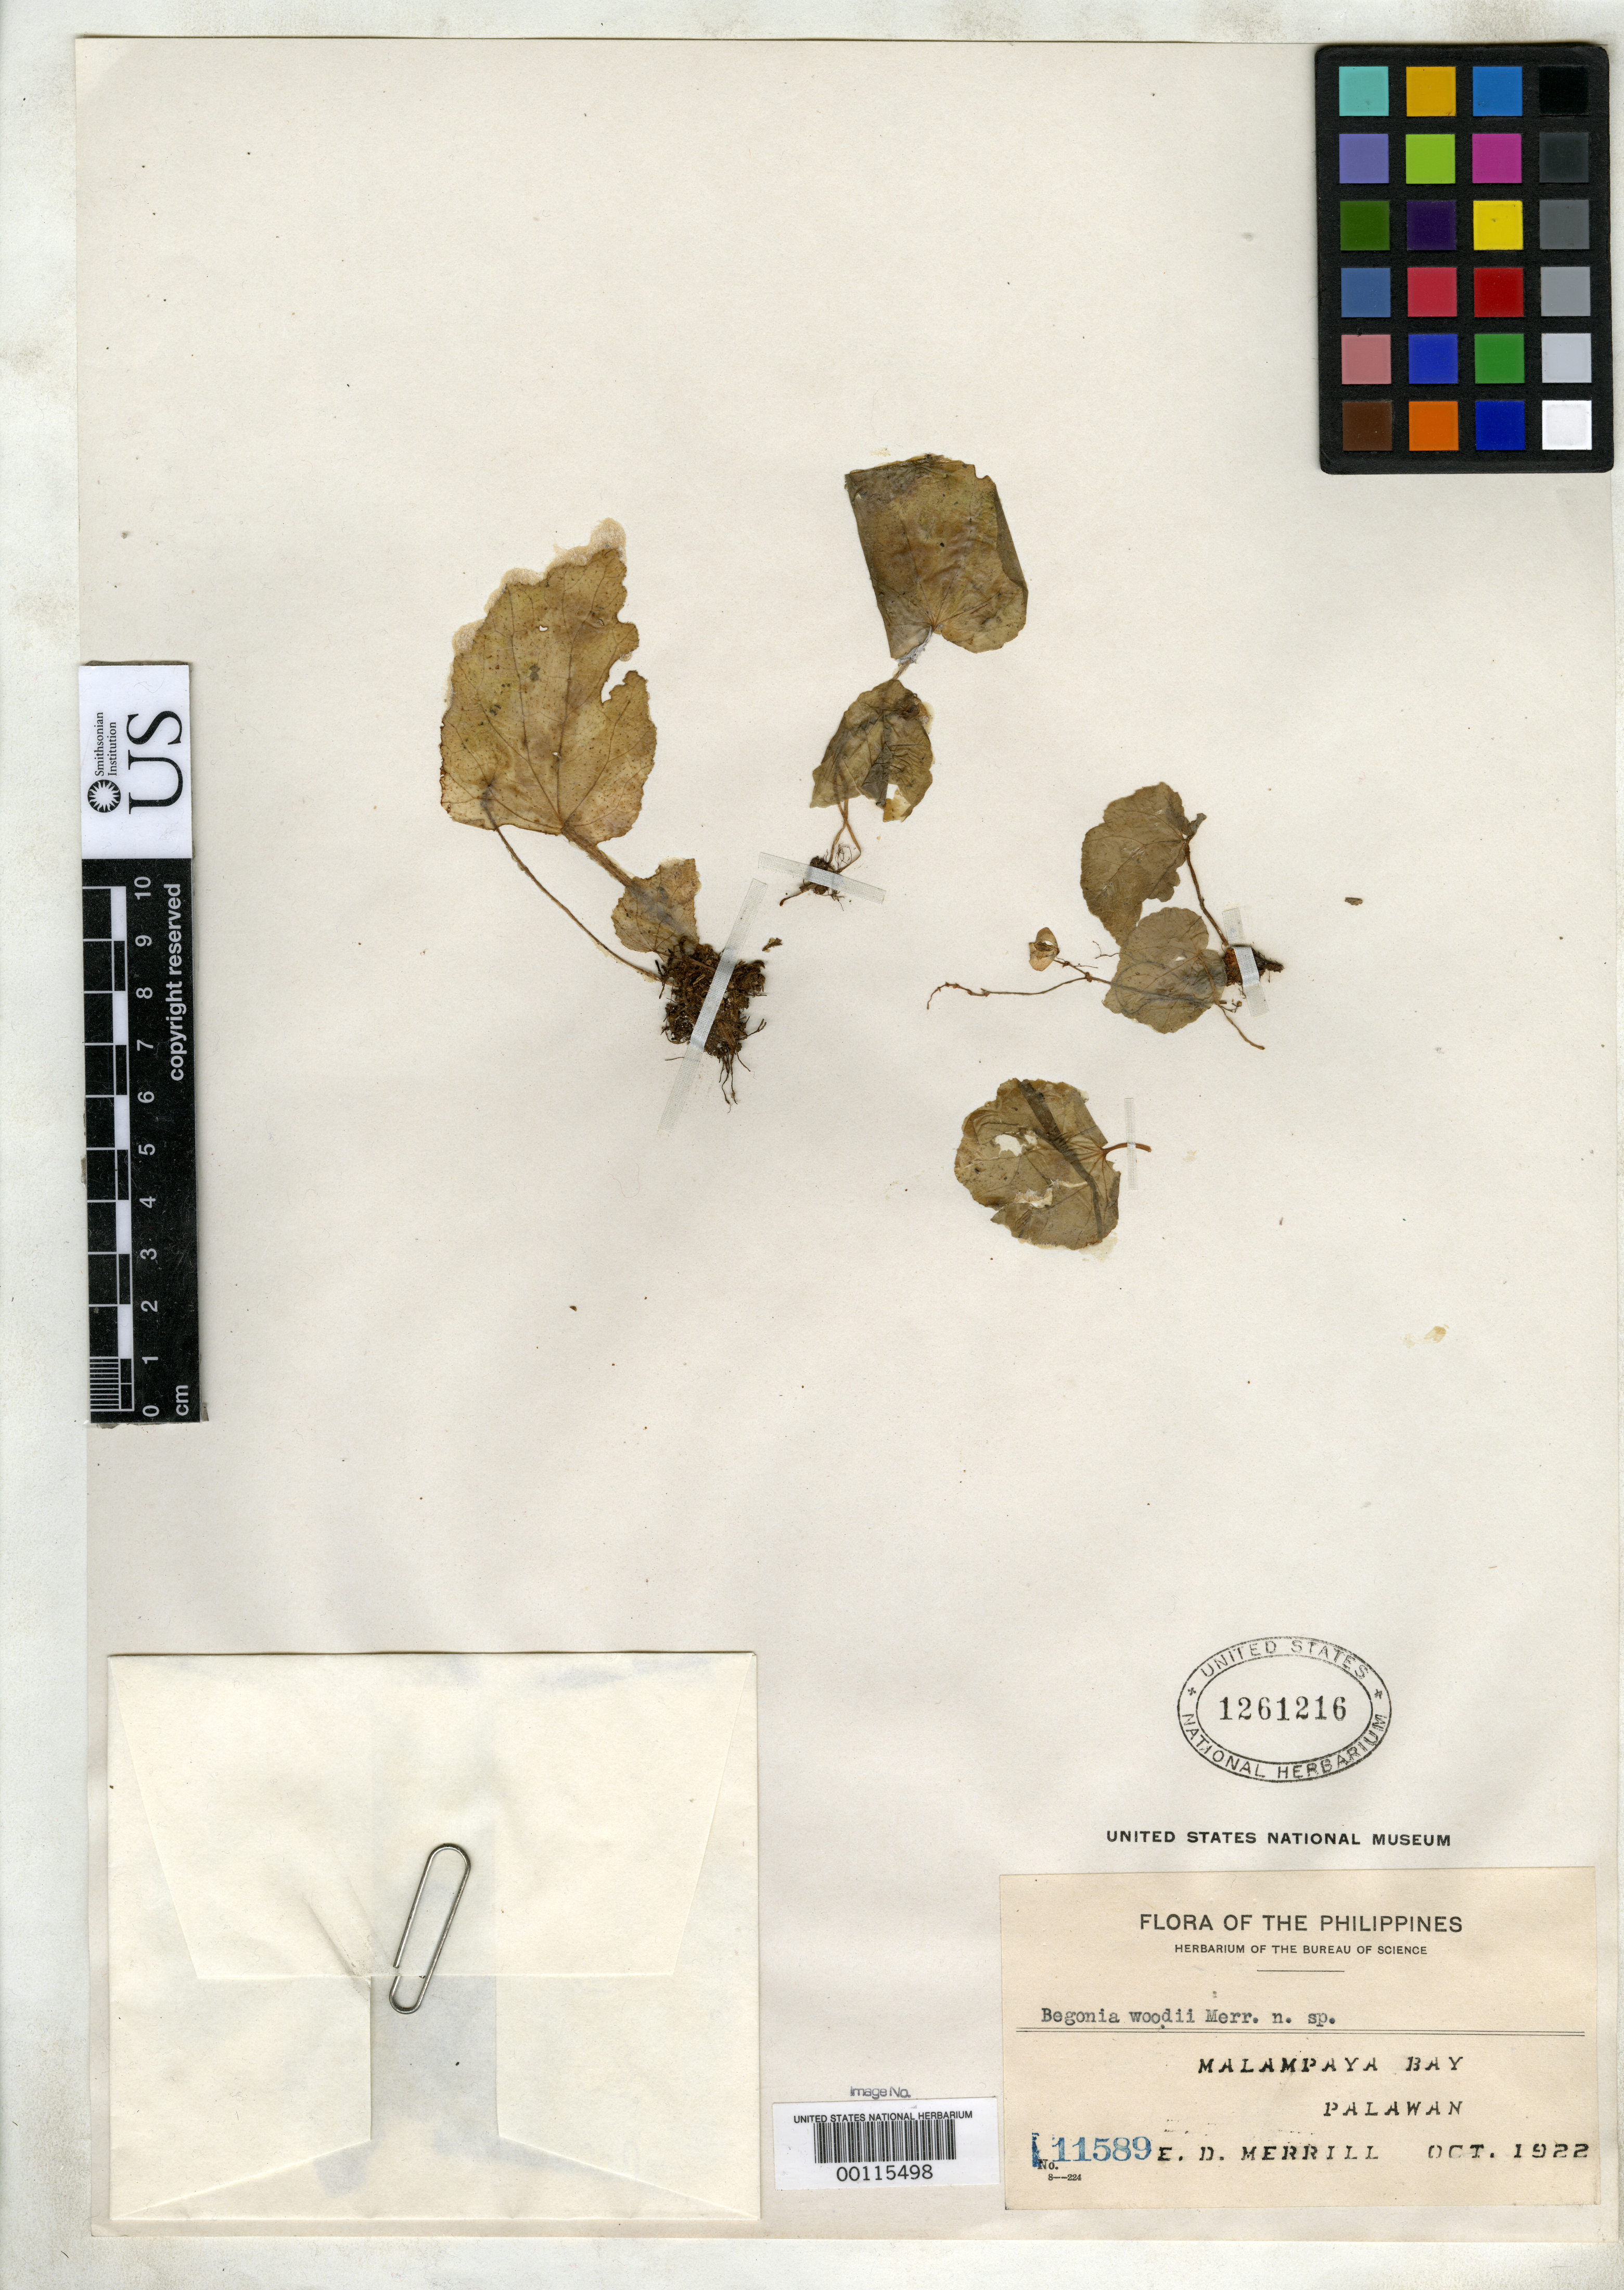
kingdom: Plantae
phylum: Tracheophyta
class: Magnoliopsida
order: Cucurbitales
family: Begoniaceae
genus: Begonia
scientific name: Begonia woodii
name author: Merr.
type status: Isotype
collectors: E. D. Merrill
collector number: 11589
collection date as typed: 08 Oct 1922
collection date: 1922-10-08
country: Philippines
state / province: Mimaropa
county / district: Palawan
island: Palawan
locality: Malampaya Bay.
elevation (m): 50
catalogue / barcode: US 1261216